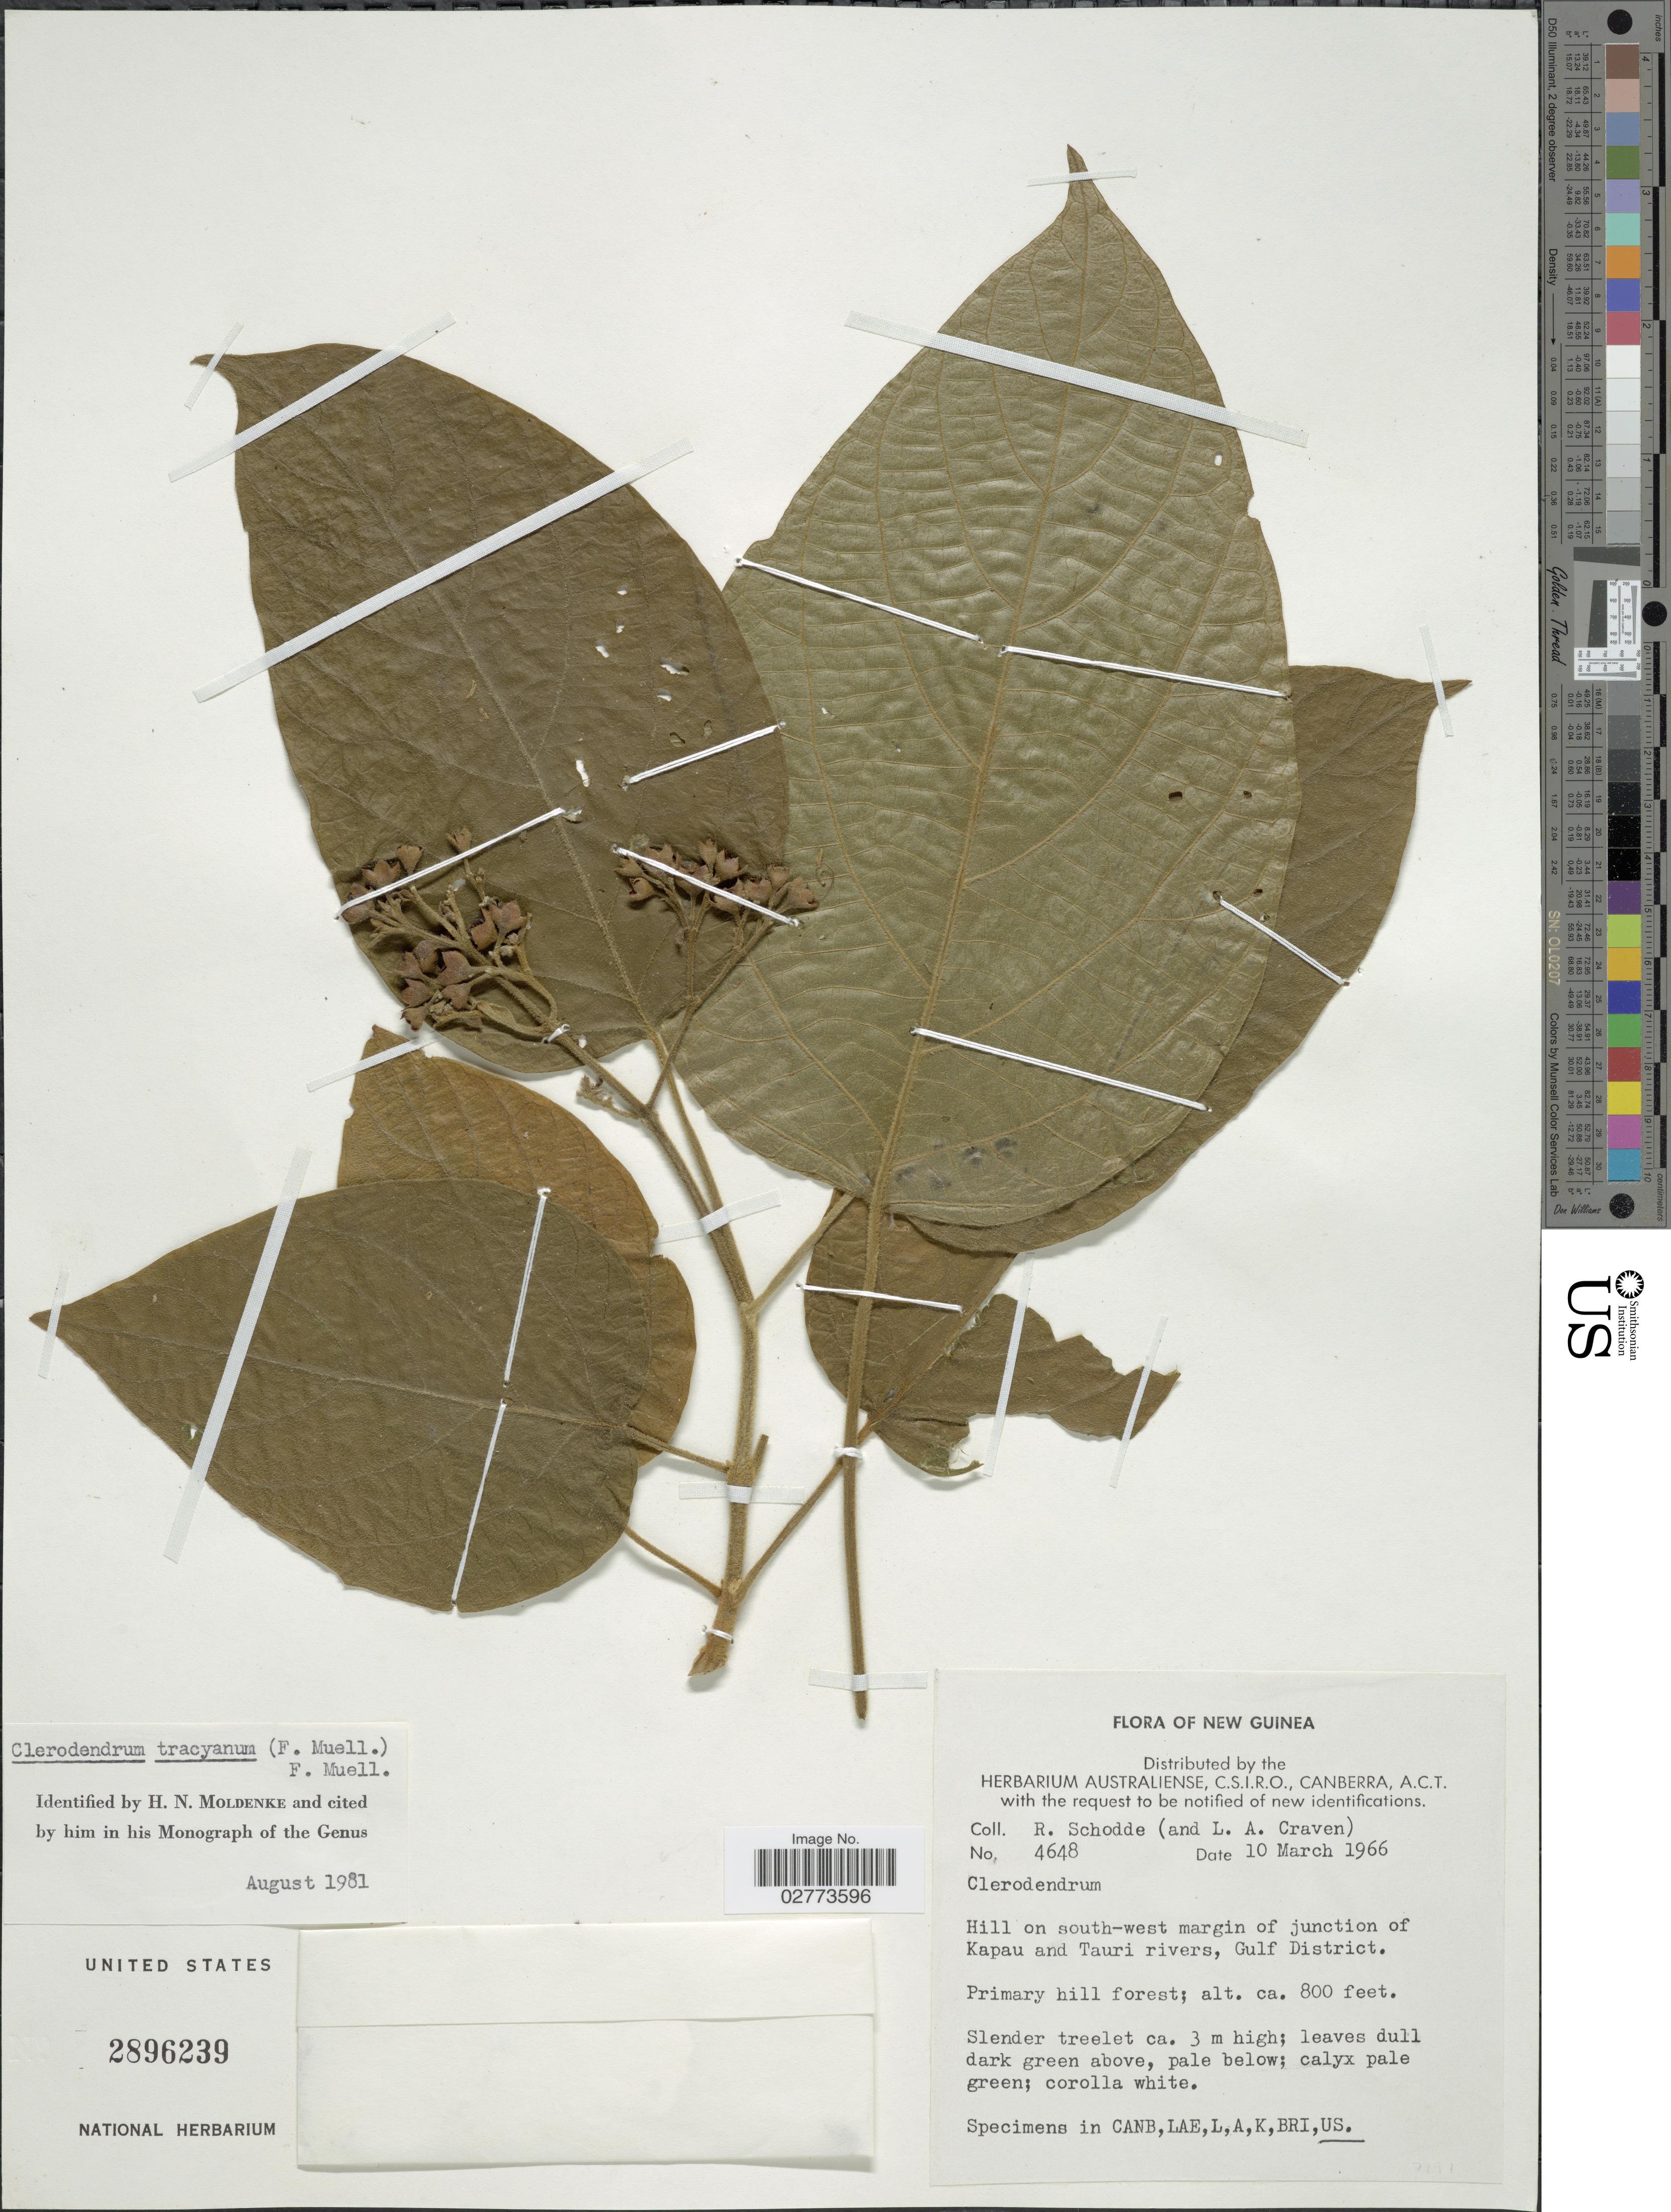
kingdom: Plantae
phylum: Tracheophyta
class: Magnoliopsida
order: Lamiales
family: Lamiaceae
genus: Clerodendrum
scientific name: Clerodendrum tracyanum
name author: (F. Muell.) Benth.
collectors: R. Schodde & L. A. Craven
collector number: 4648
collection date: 1966-03-10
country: Papua New Guinea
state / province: Gulf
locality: New Guinea. Hill on south-west margin of junction of Kapau and Tauri rivers, Gulf District.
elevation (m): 244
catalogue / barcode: US 2896239